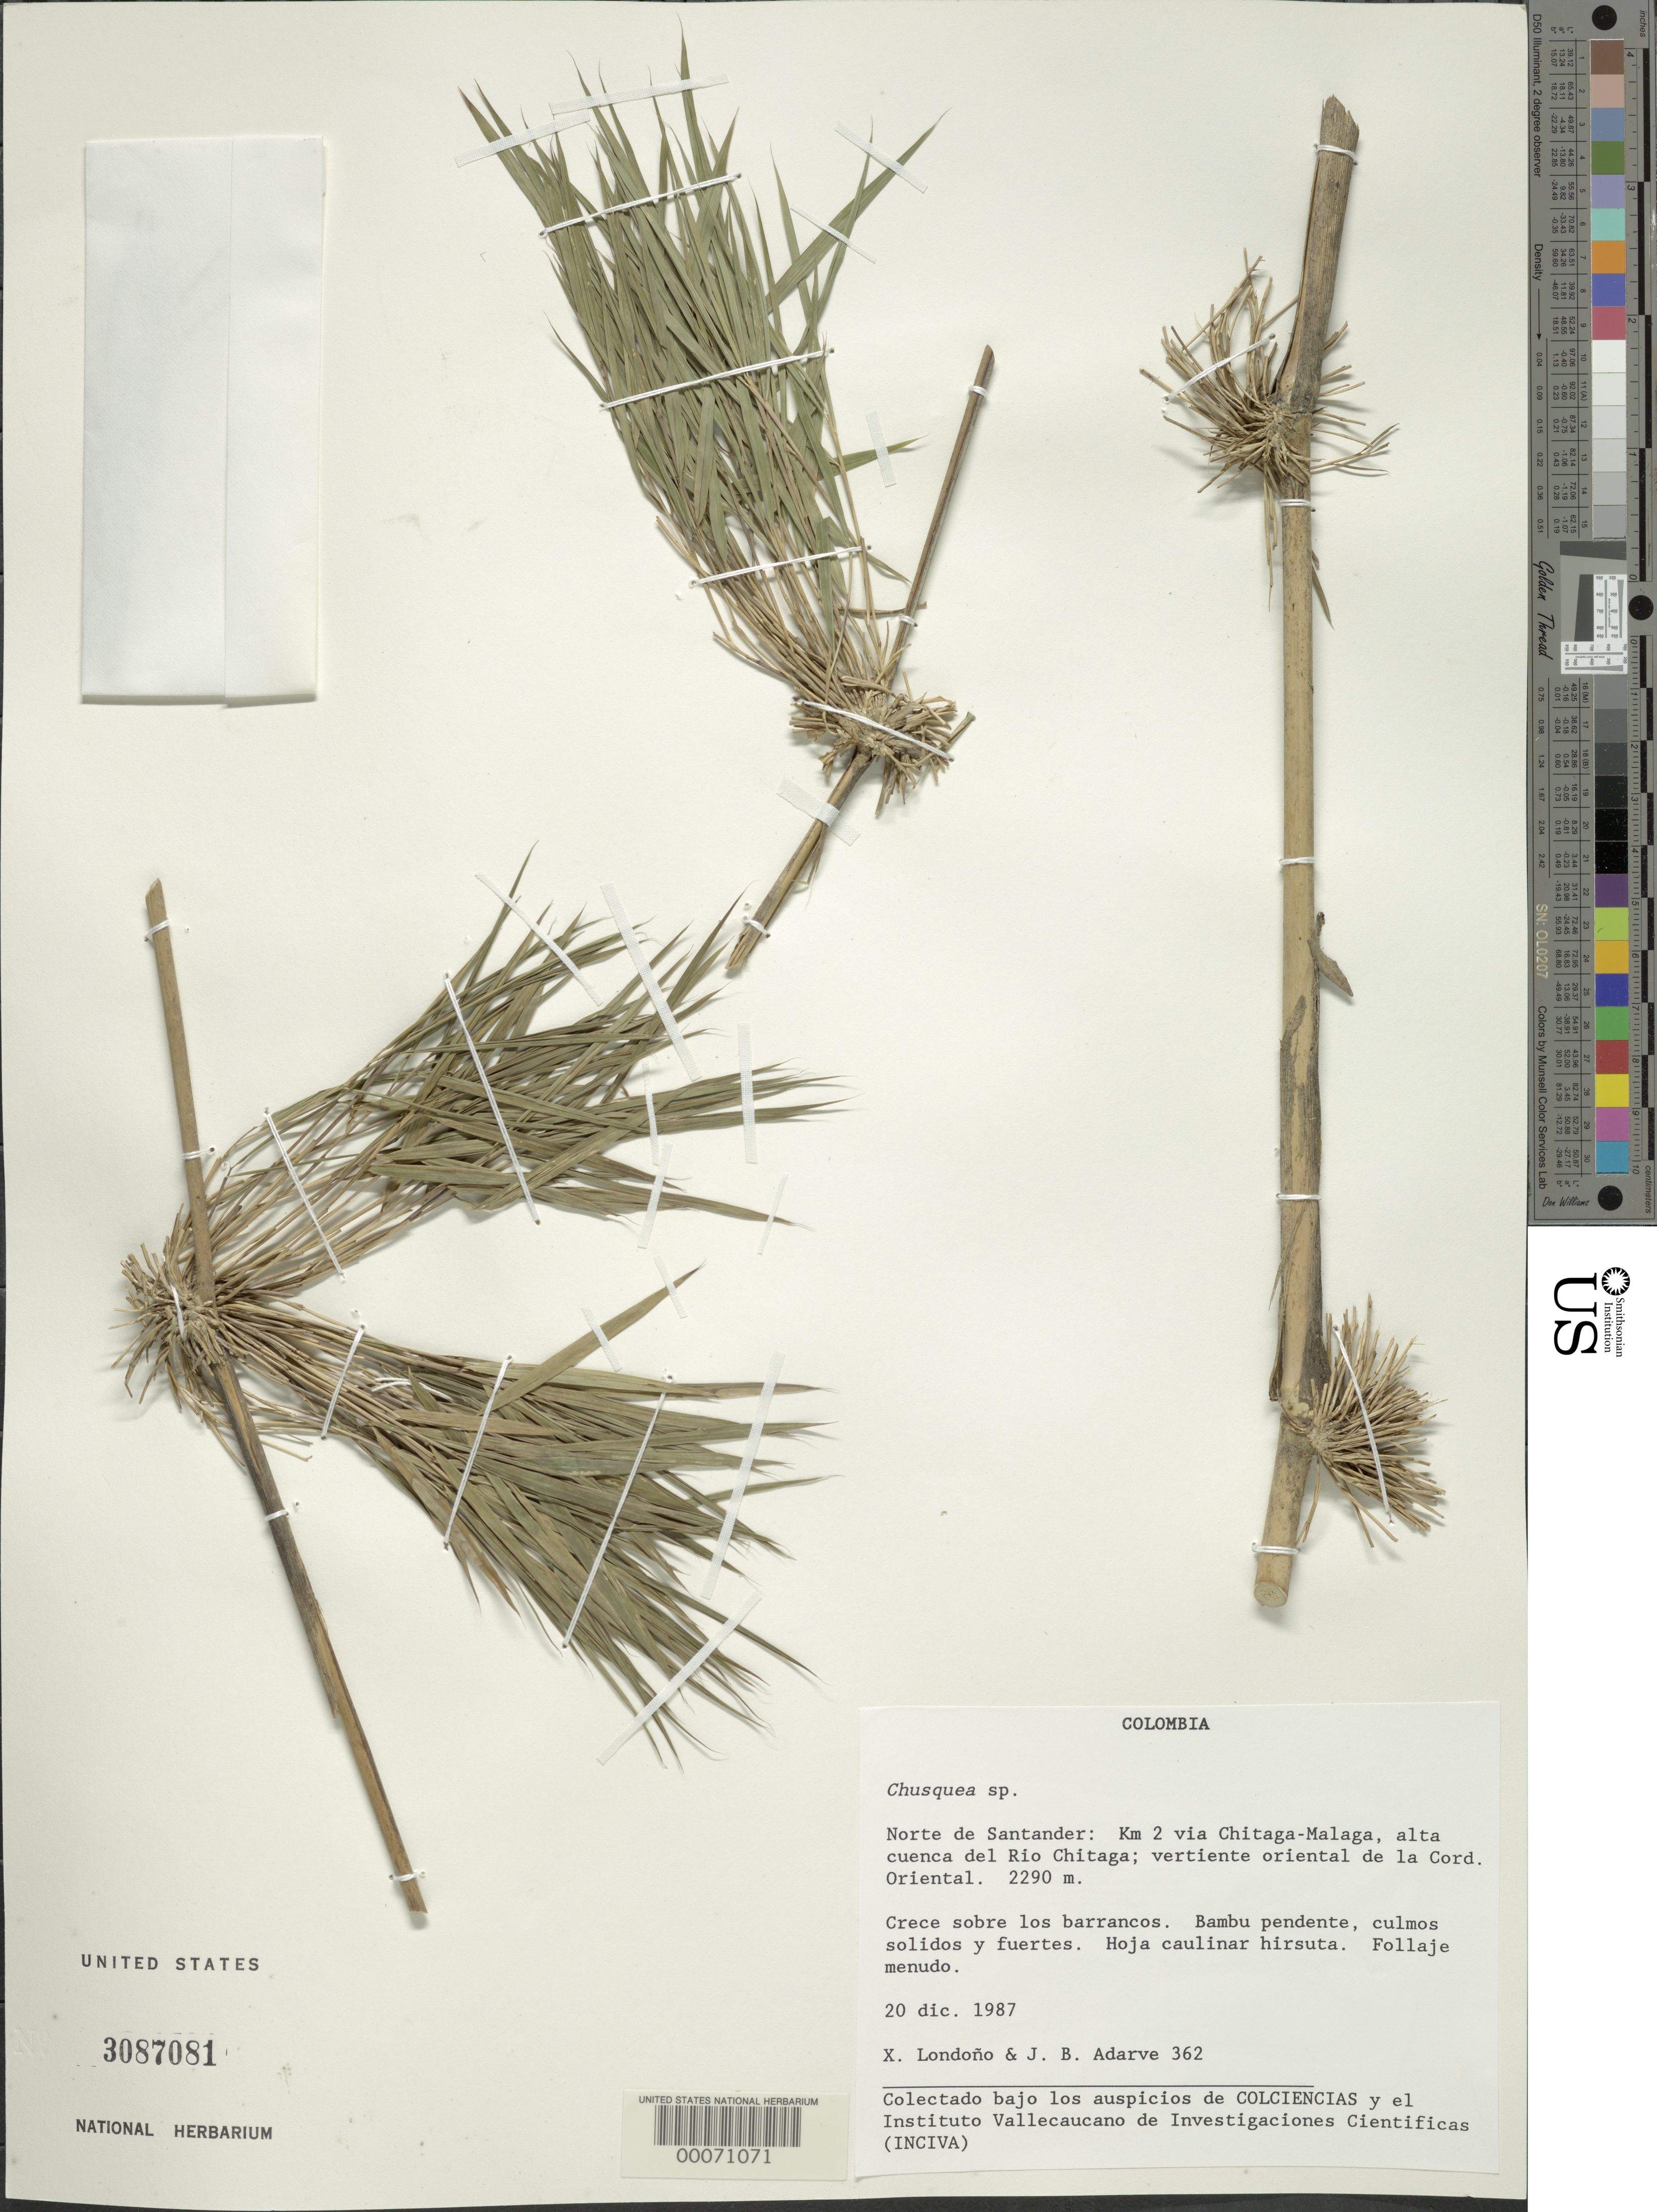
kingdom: Plantae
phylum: Tracheophyta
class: Liliopsida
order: Poales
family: Poaceae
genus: Chusquea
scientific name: Chusquea sp.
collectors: X. Londoño & J. B. Adarve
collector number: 362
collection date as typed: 20 Dec 1987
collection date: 1987-12-20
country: Colombia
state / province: Norte de Santander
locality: Km 2 via Chitaga-Malaga, Rio Chitaga, E slope of La Cord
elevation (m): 2290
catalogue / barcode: US 3087081